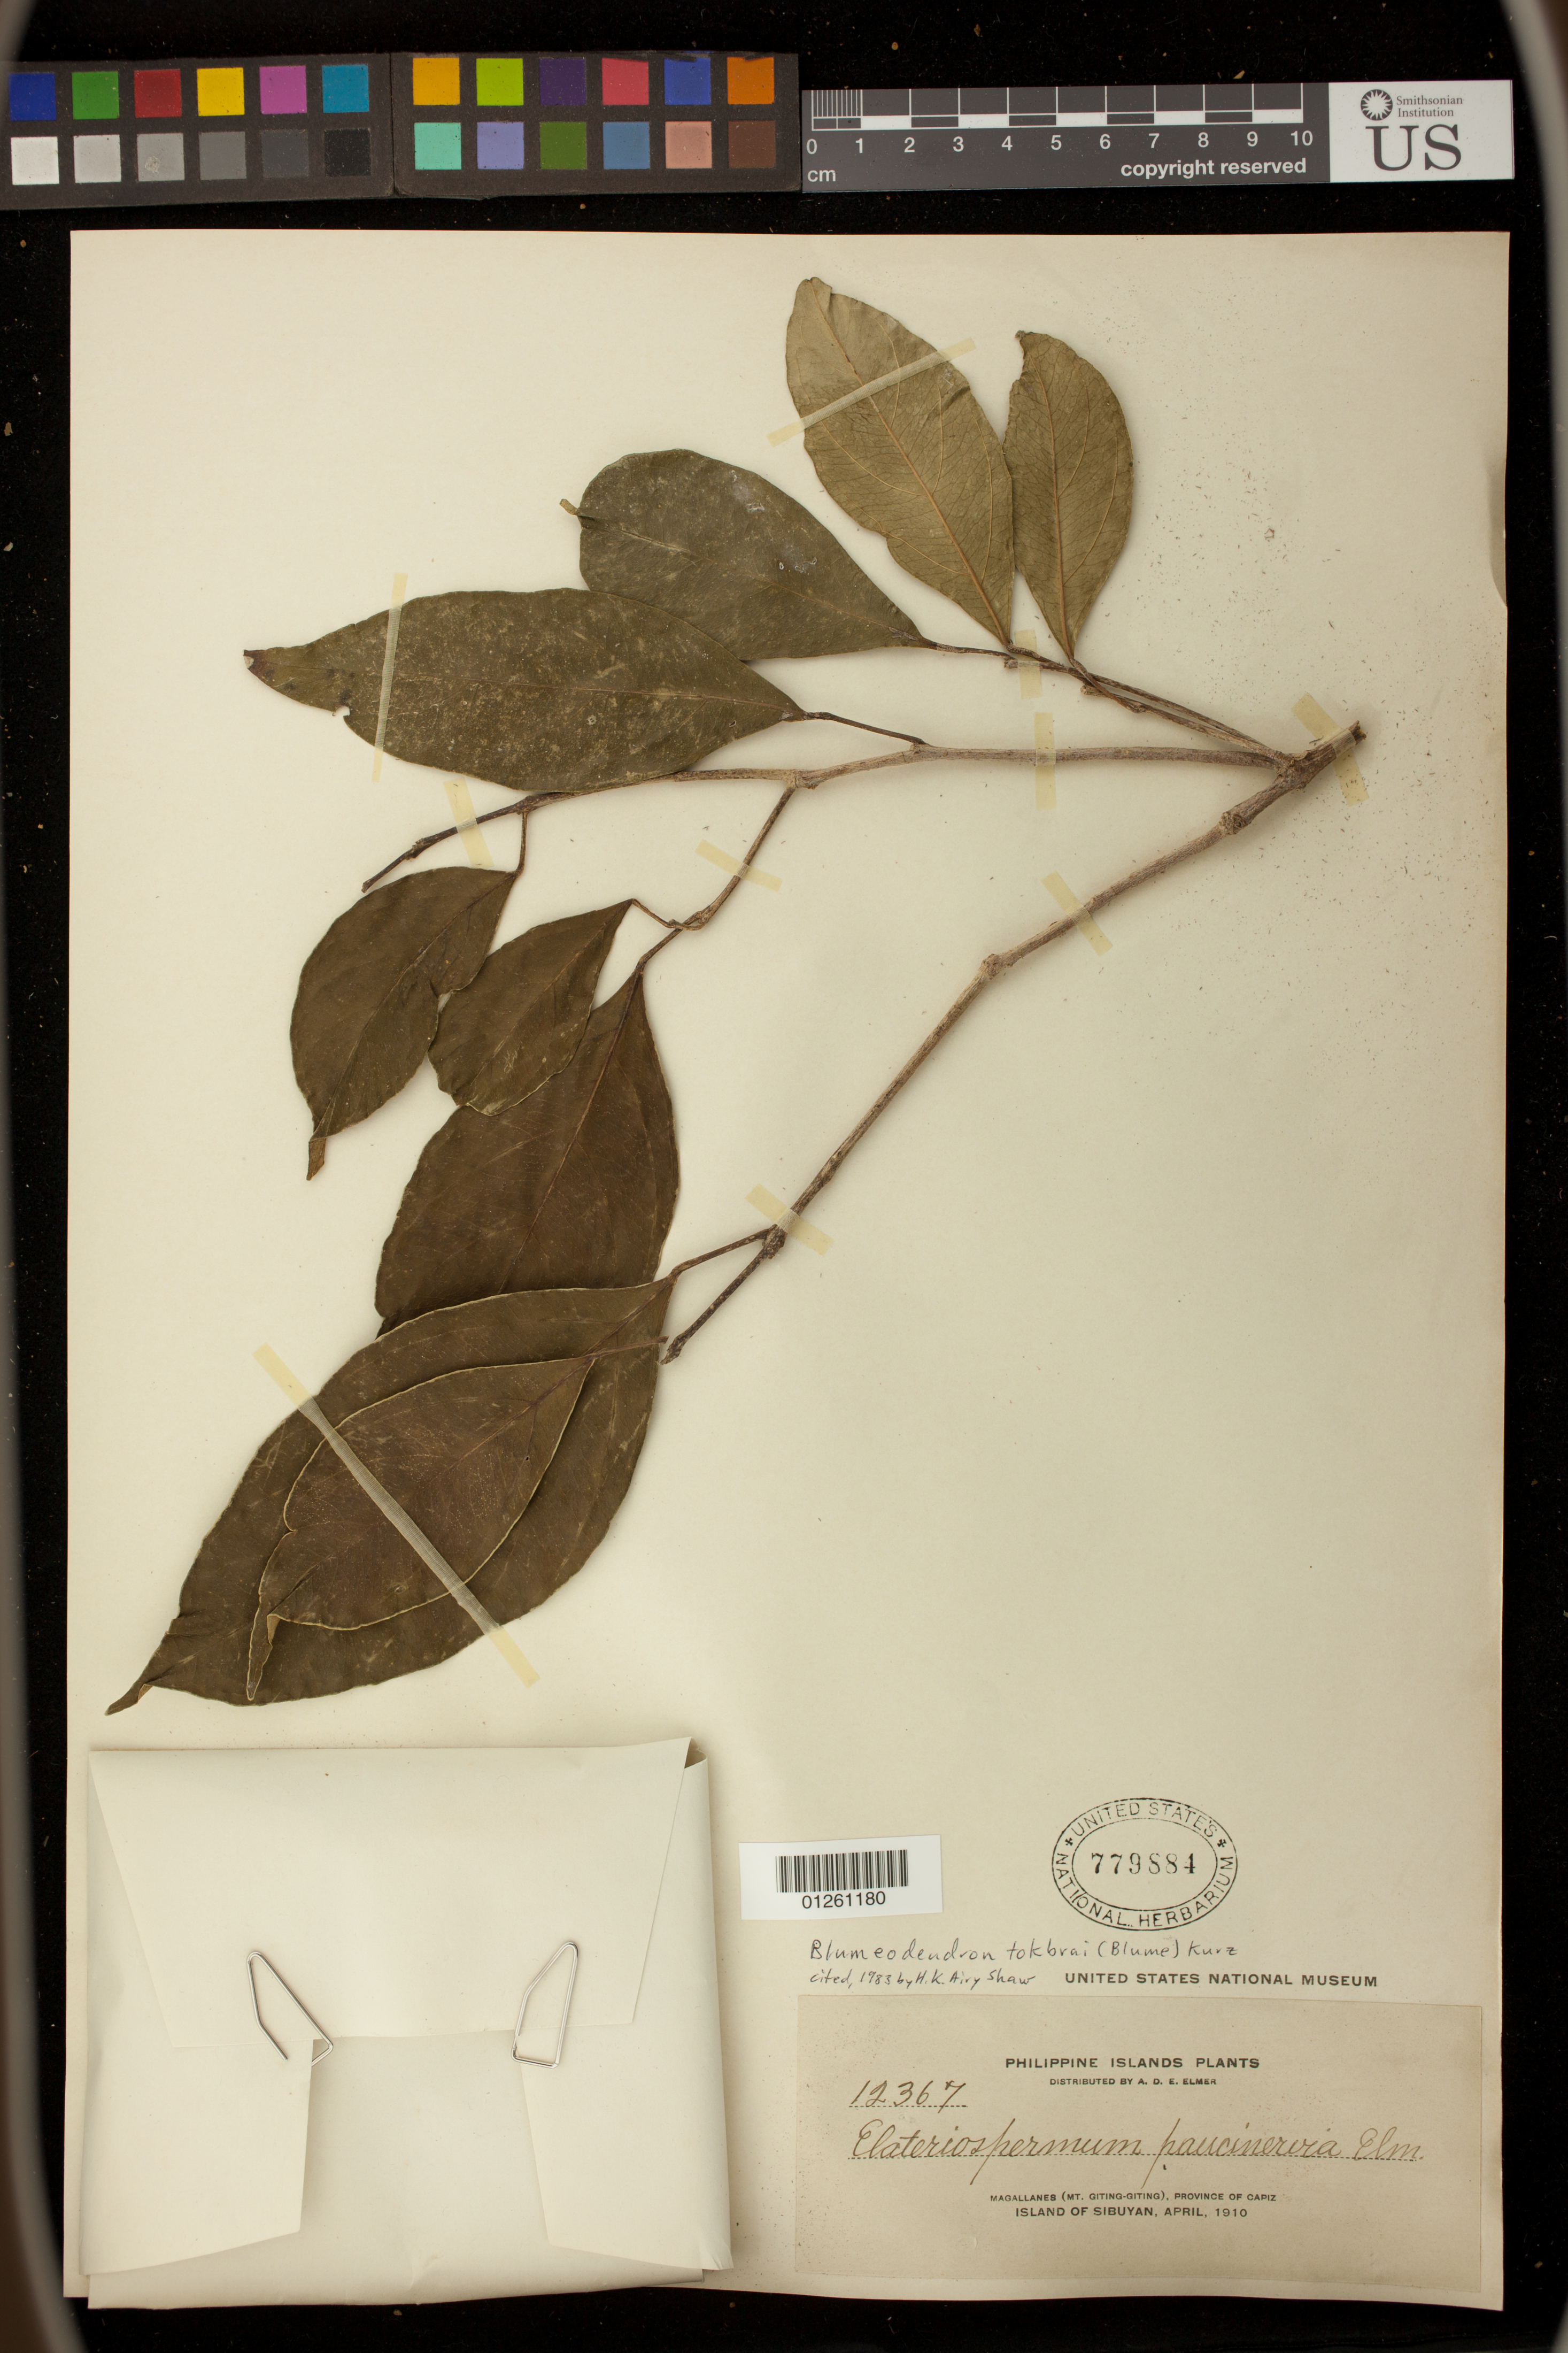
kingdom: Plantae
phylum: Tracheophyta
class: Magnoliopsida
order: Malpighiales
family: Euphorbiaceae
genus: Blumeodendron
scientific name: Blumeodendron tokbrai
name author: (Blume) Kurz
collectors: A. D. E. Elmer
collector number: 12367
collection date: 1910-04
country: Philippines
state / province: Mimaropa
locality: Magallanes (Mt. Giting-Giting), Province of Capiz, island of Sibuyan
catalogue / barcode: US 779884